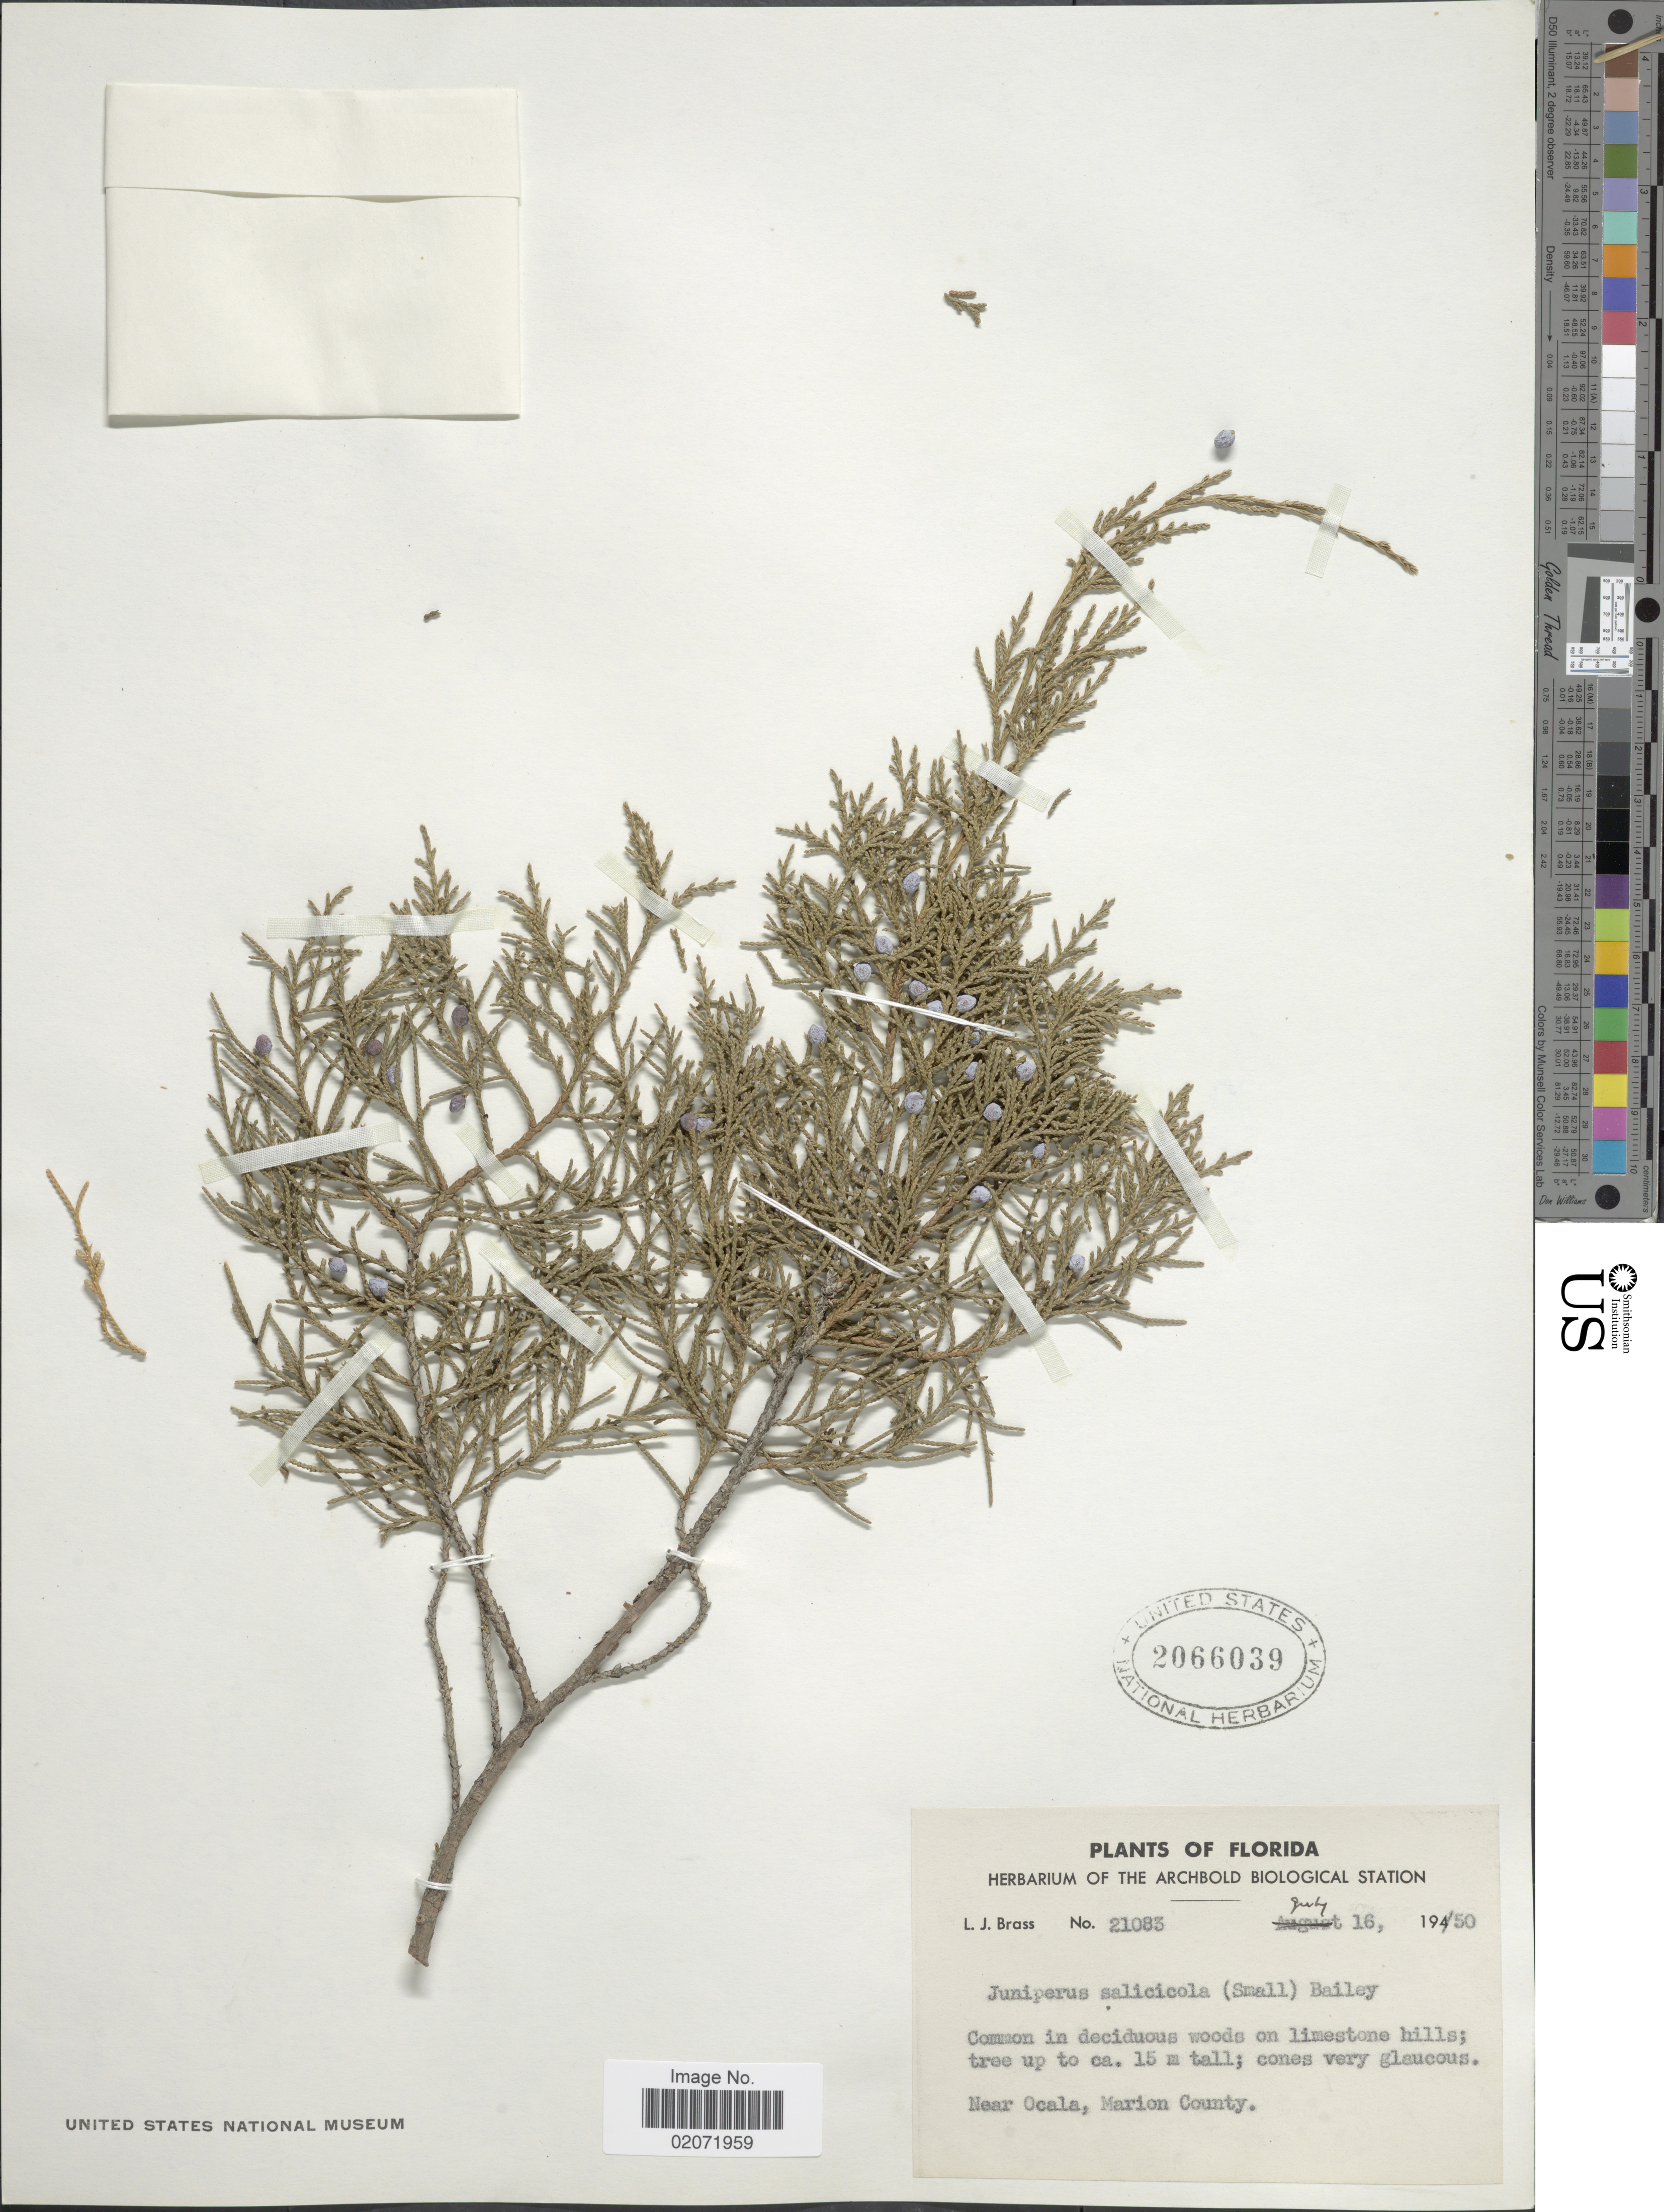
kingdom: Plantae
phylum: Tracheophyta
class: Pinopsida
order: Pinales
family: Cupressaceae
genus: Juniperus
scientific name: Juniperus silicicola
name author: (Small) L.H. Bailey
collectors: L. J. Brass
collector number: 21083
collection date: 1950-07-16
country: United States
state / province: Florida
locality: Near Ocala, Marion County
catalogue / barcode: US 2066039